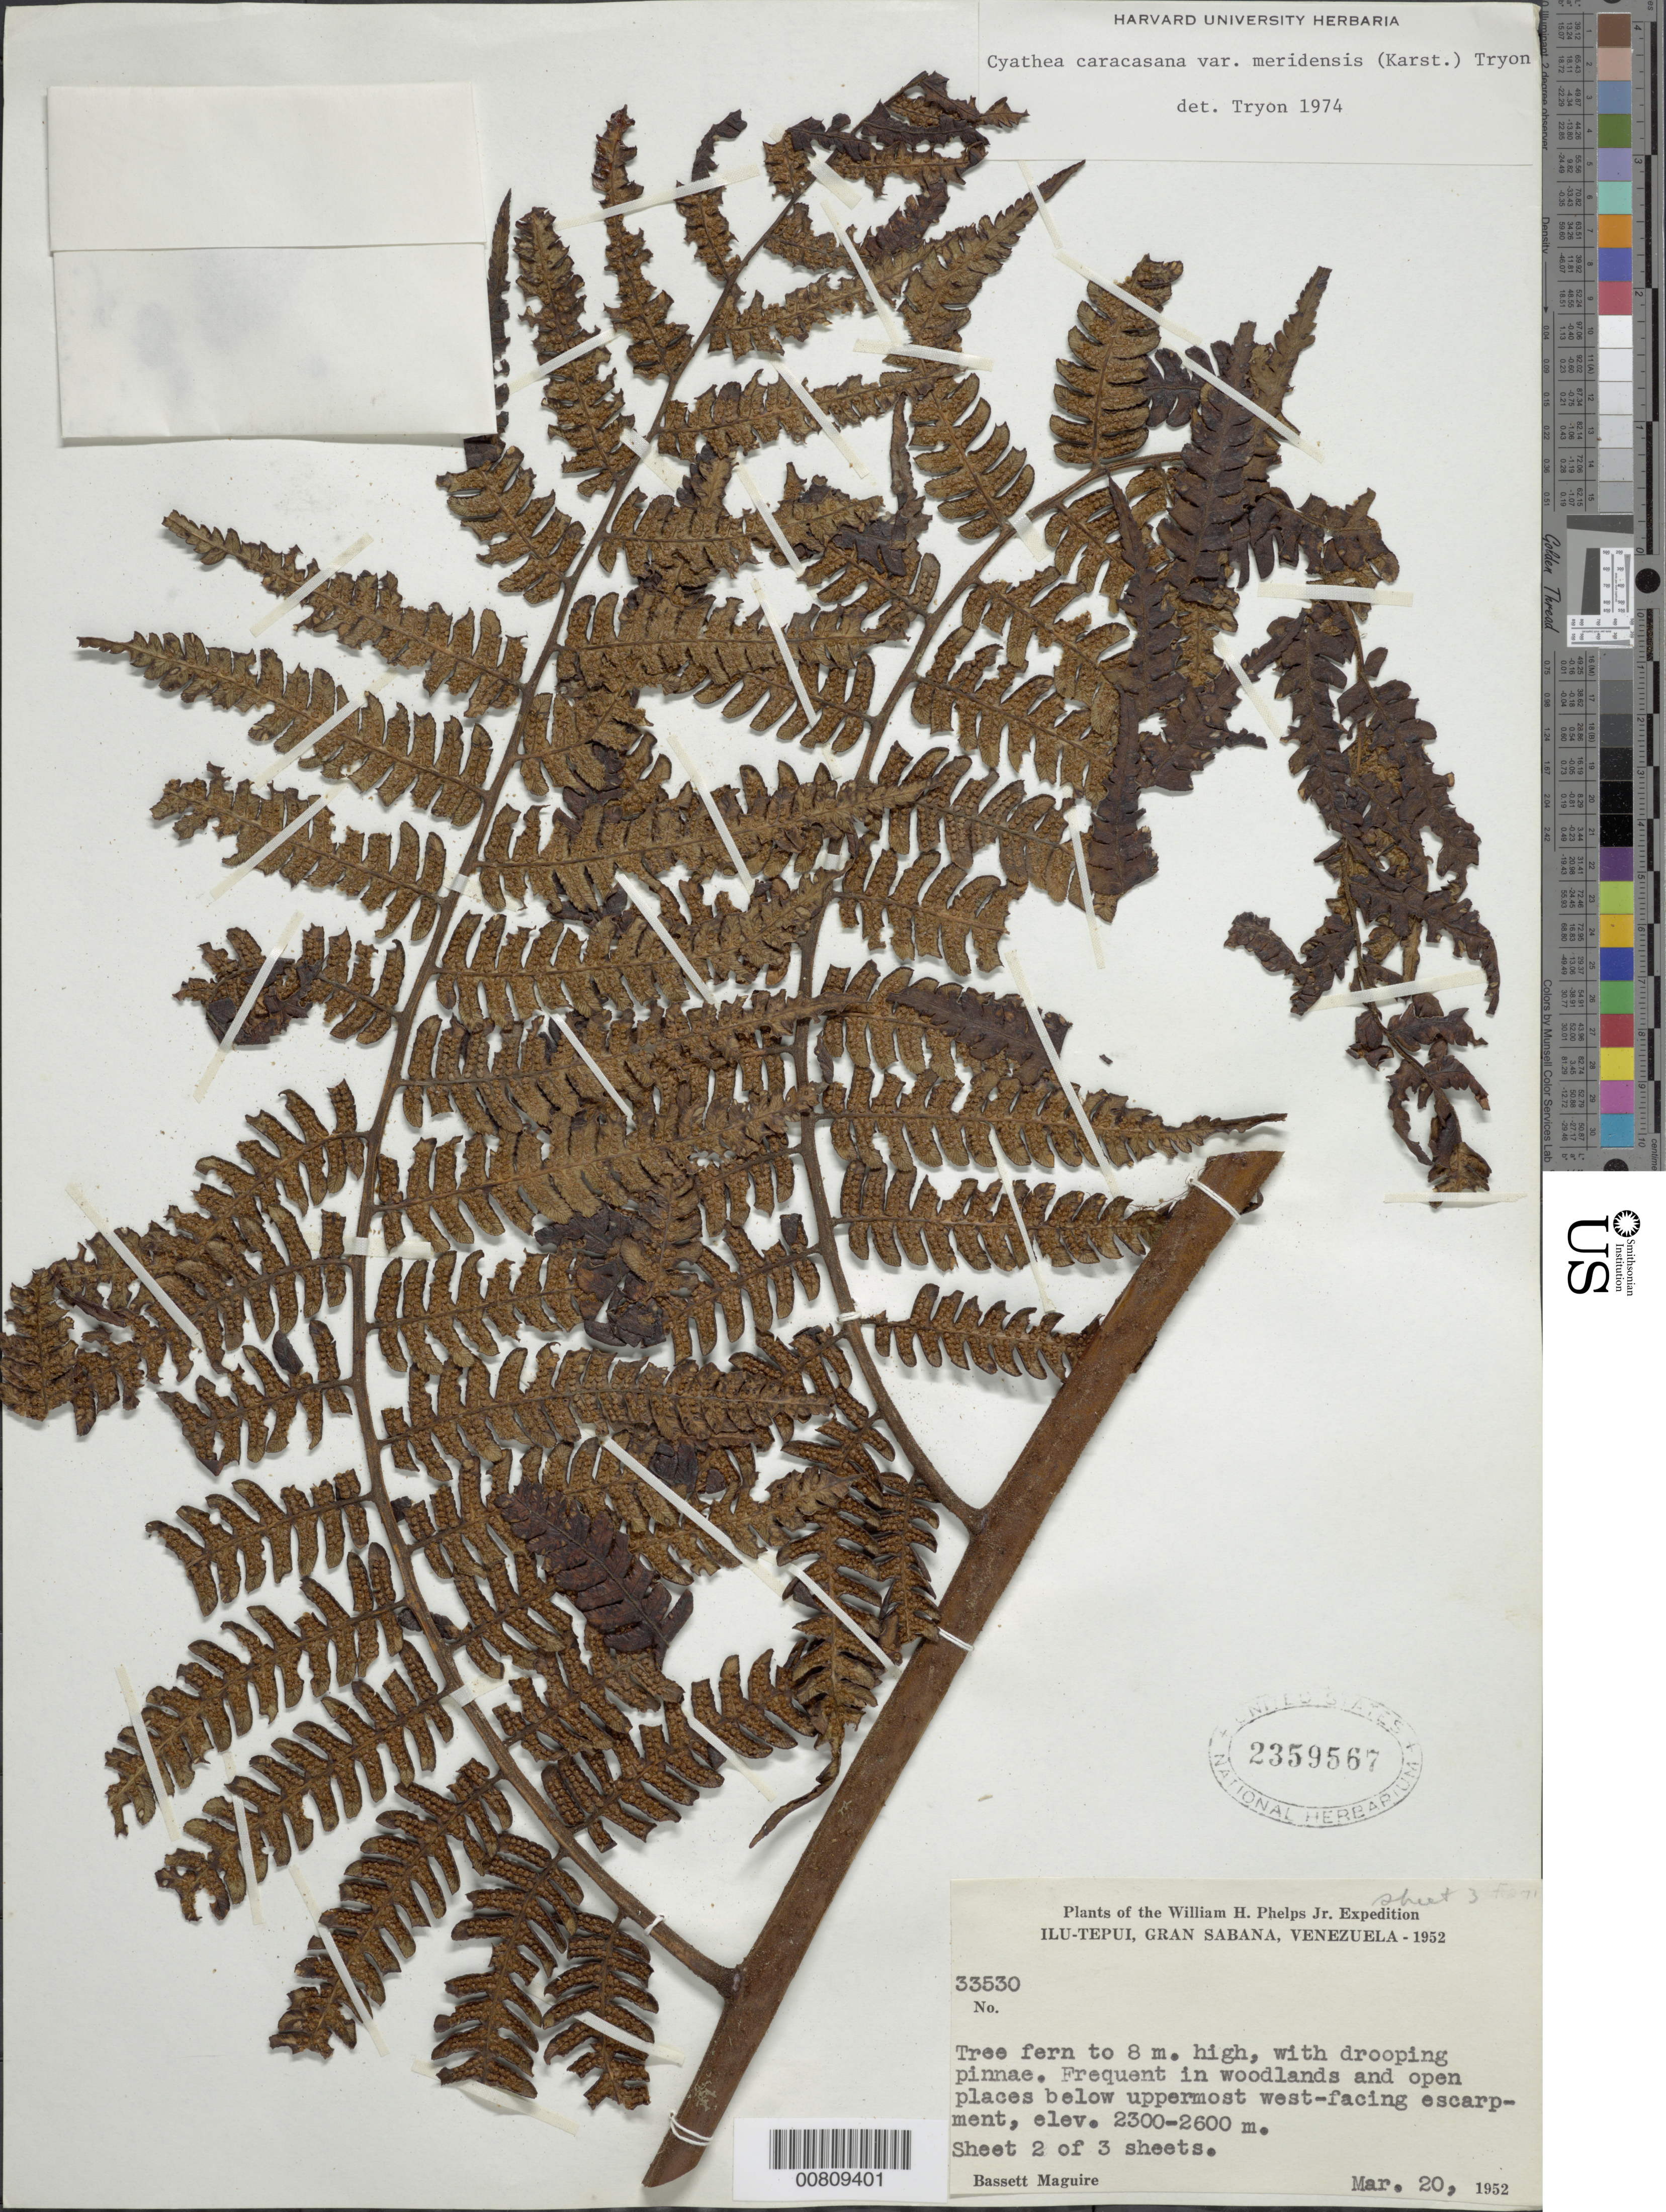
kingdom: Plantae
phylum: Tracheophyta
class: Polypodiopsida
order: Cyatheales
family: Cyatheaceae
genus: Cyathea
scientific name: Cyathea caracasana var. meridensis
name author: (H. Karst.) R.M. Tryon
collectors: B. Maguire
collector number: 33530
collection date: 1952-03-20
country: Venezuela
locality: Ilu-Tepui, Gran Sabana, Venezuela. Frequent in woodlands and open places below uppermost west-facing escarpment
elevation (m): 2300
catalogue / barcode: US 2359567